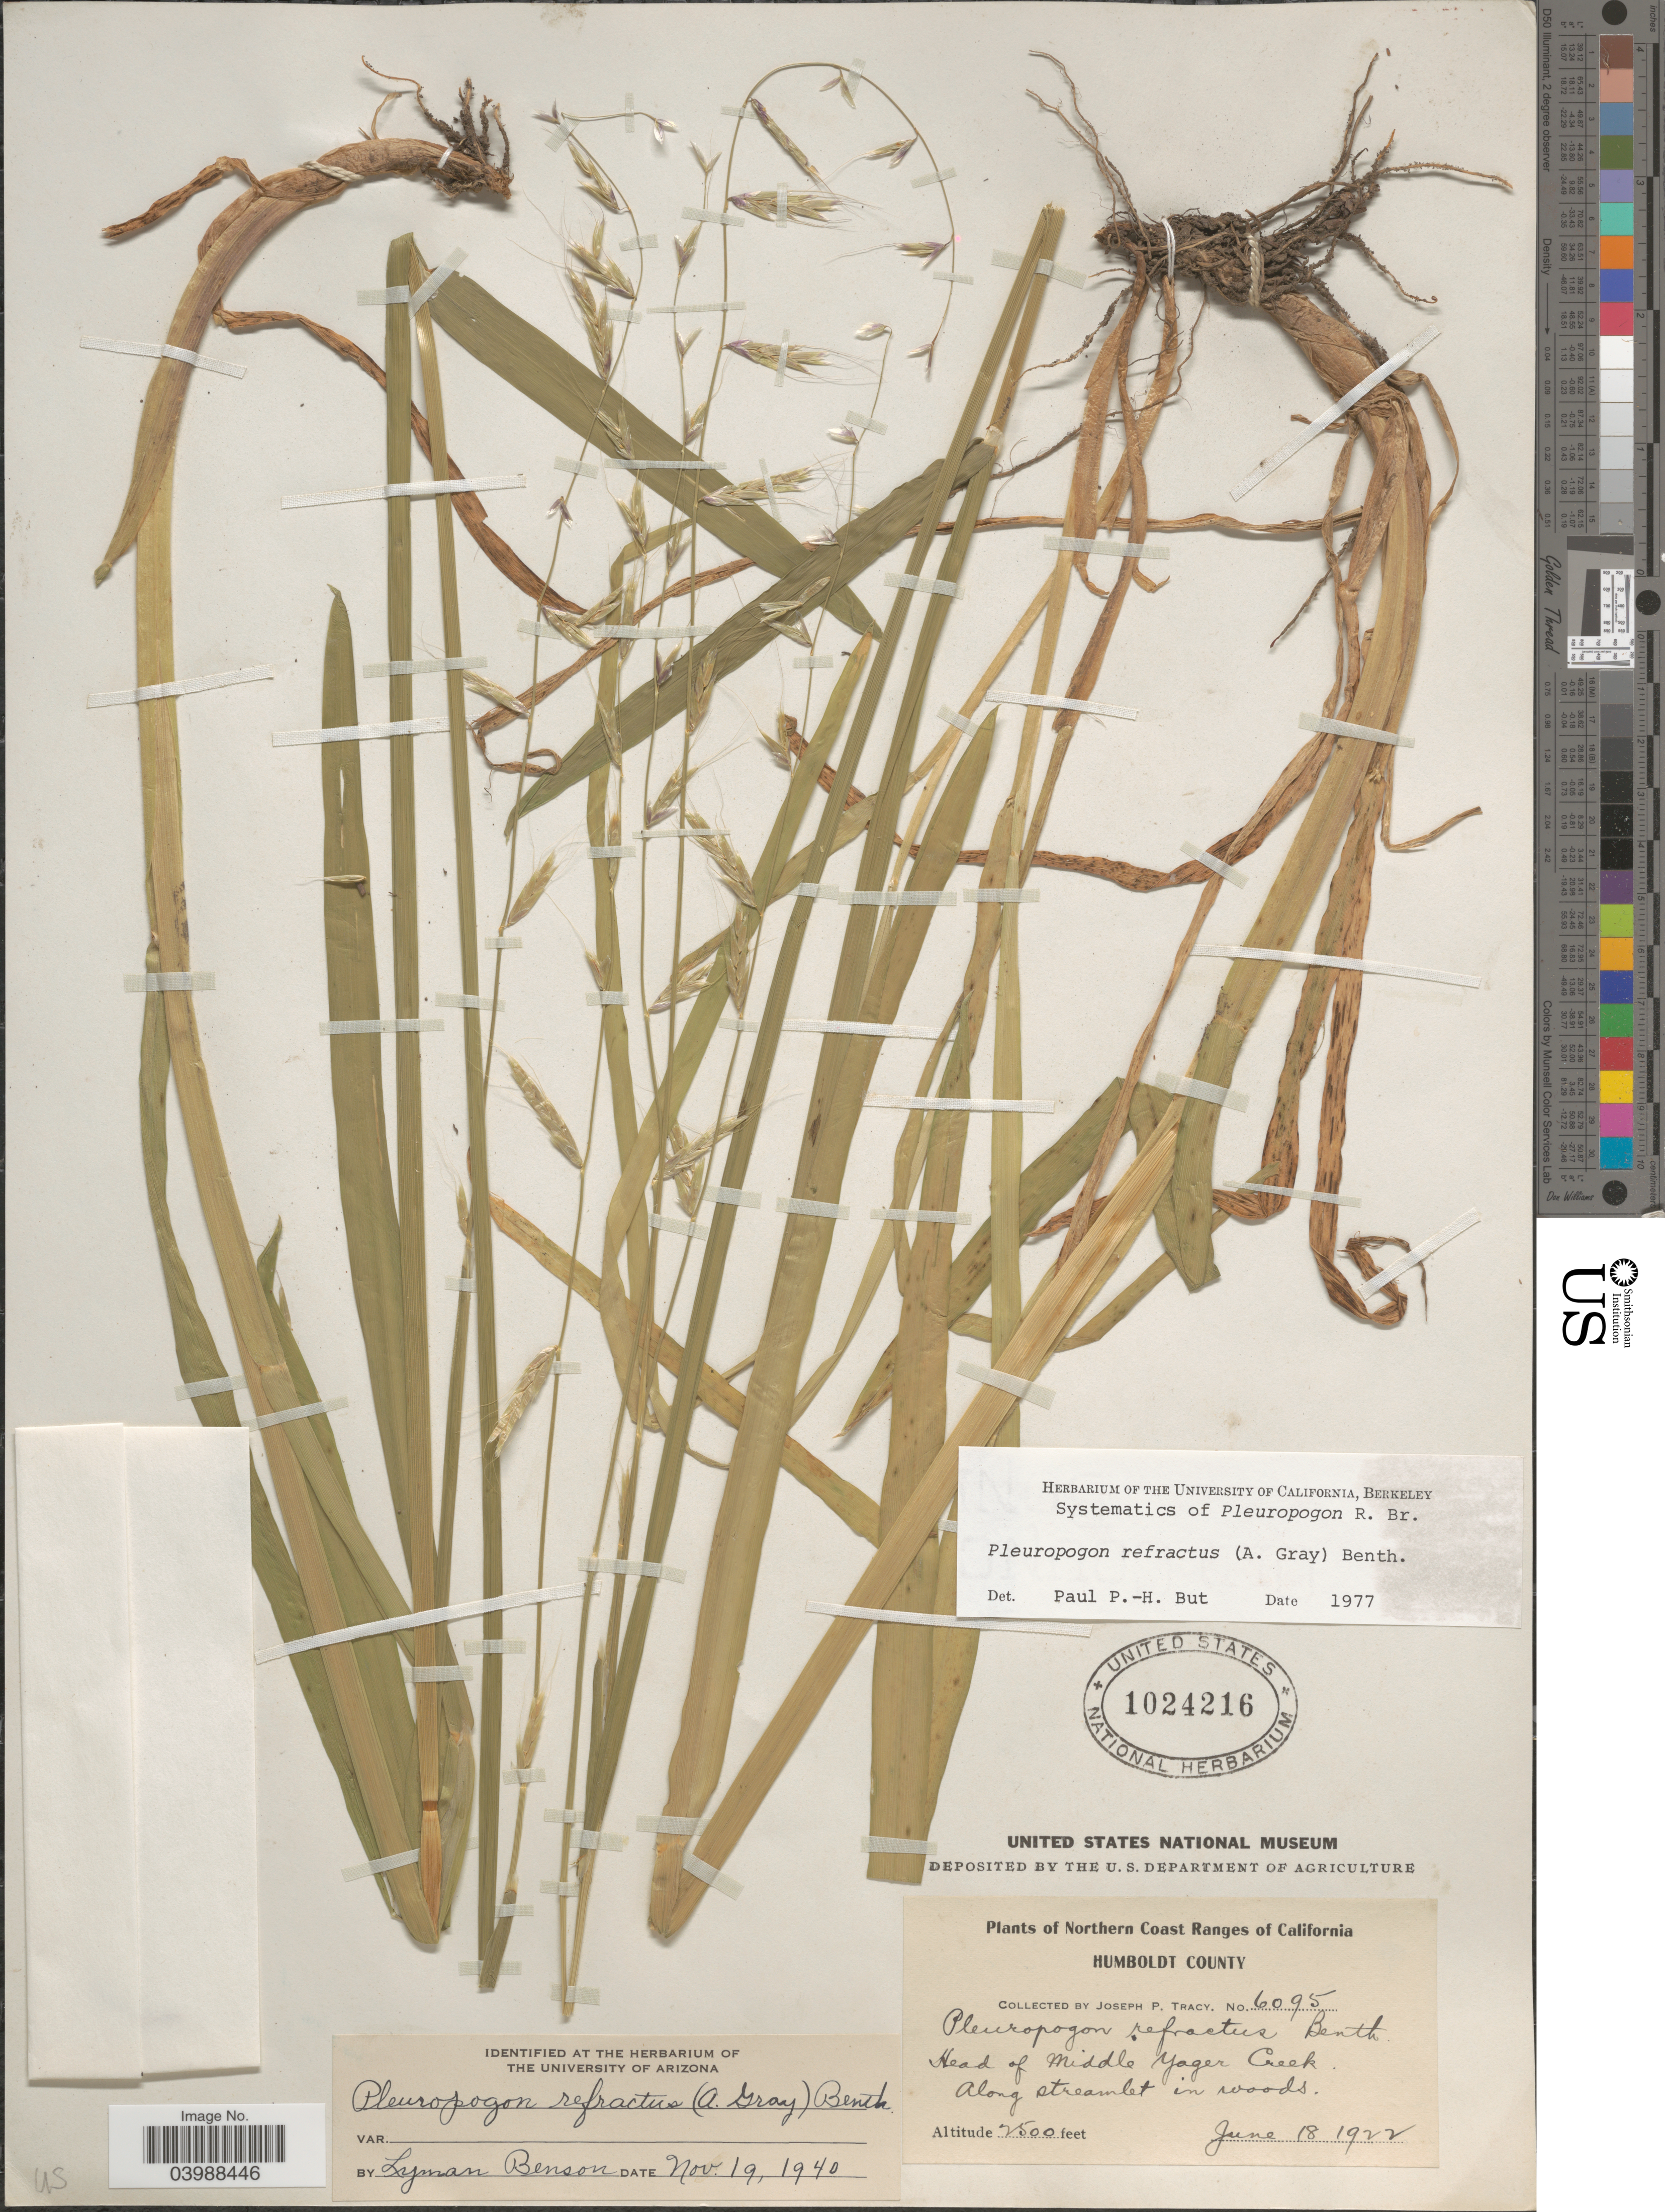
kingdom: Plantae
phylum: Tracheophyta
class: Liliopsida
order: Poales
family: Poaceae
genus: Pleuropogon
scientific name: Pleuropogon refractus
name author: (A. Gray) Benth.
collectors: J. Tracy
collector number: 6095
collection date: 1922-06-18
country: United States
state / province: California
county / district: Humboldt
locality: Northern Coast Ranges of California. Humboldt County. Head of Middle Yager Creek.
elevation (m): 762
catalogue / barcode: US 1024216